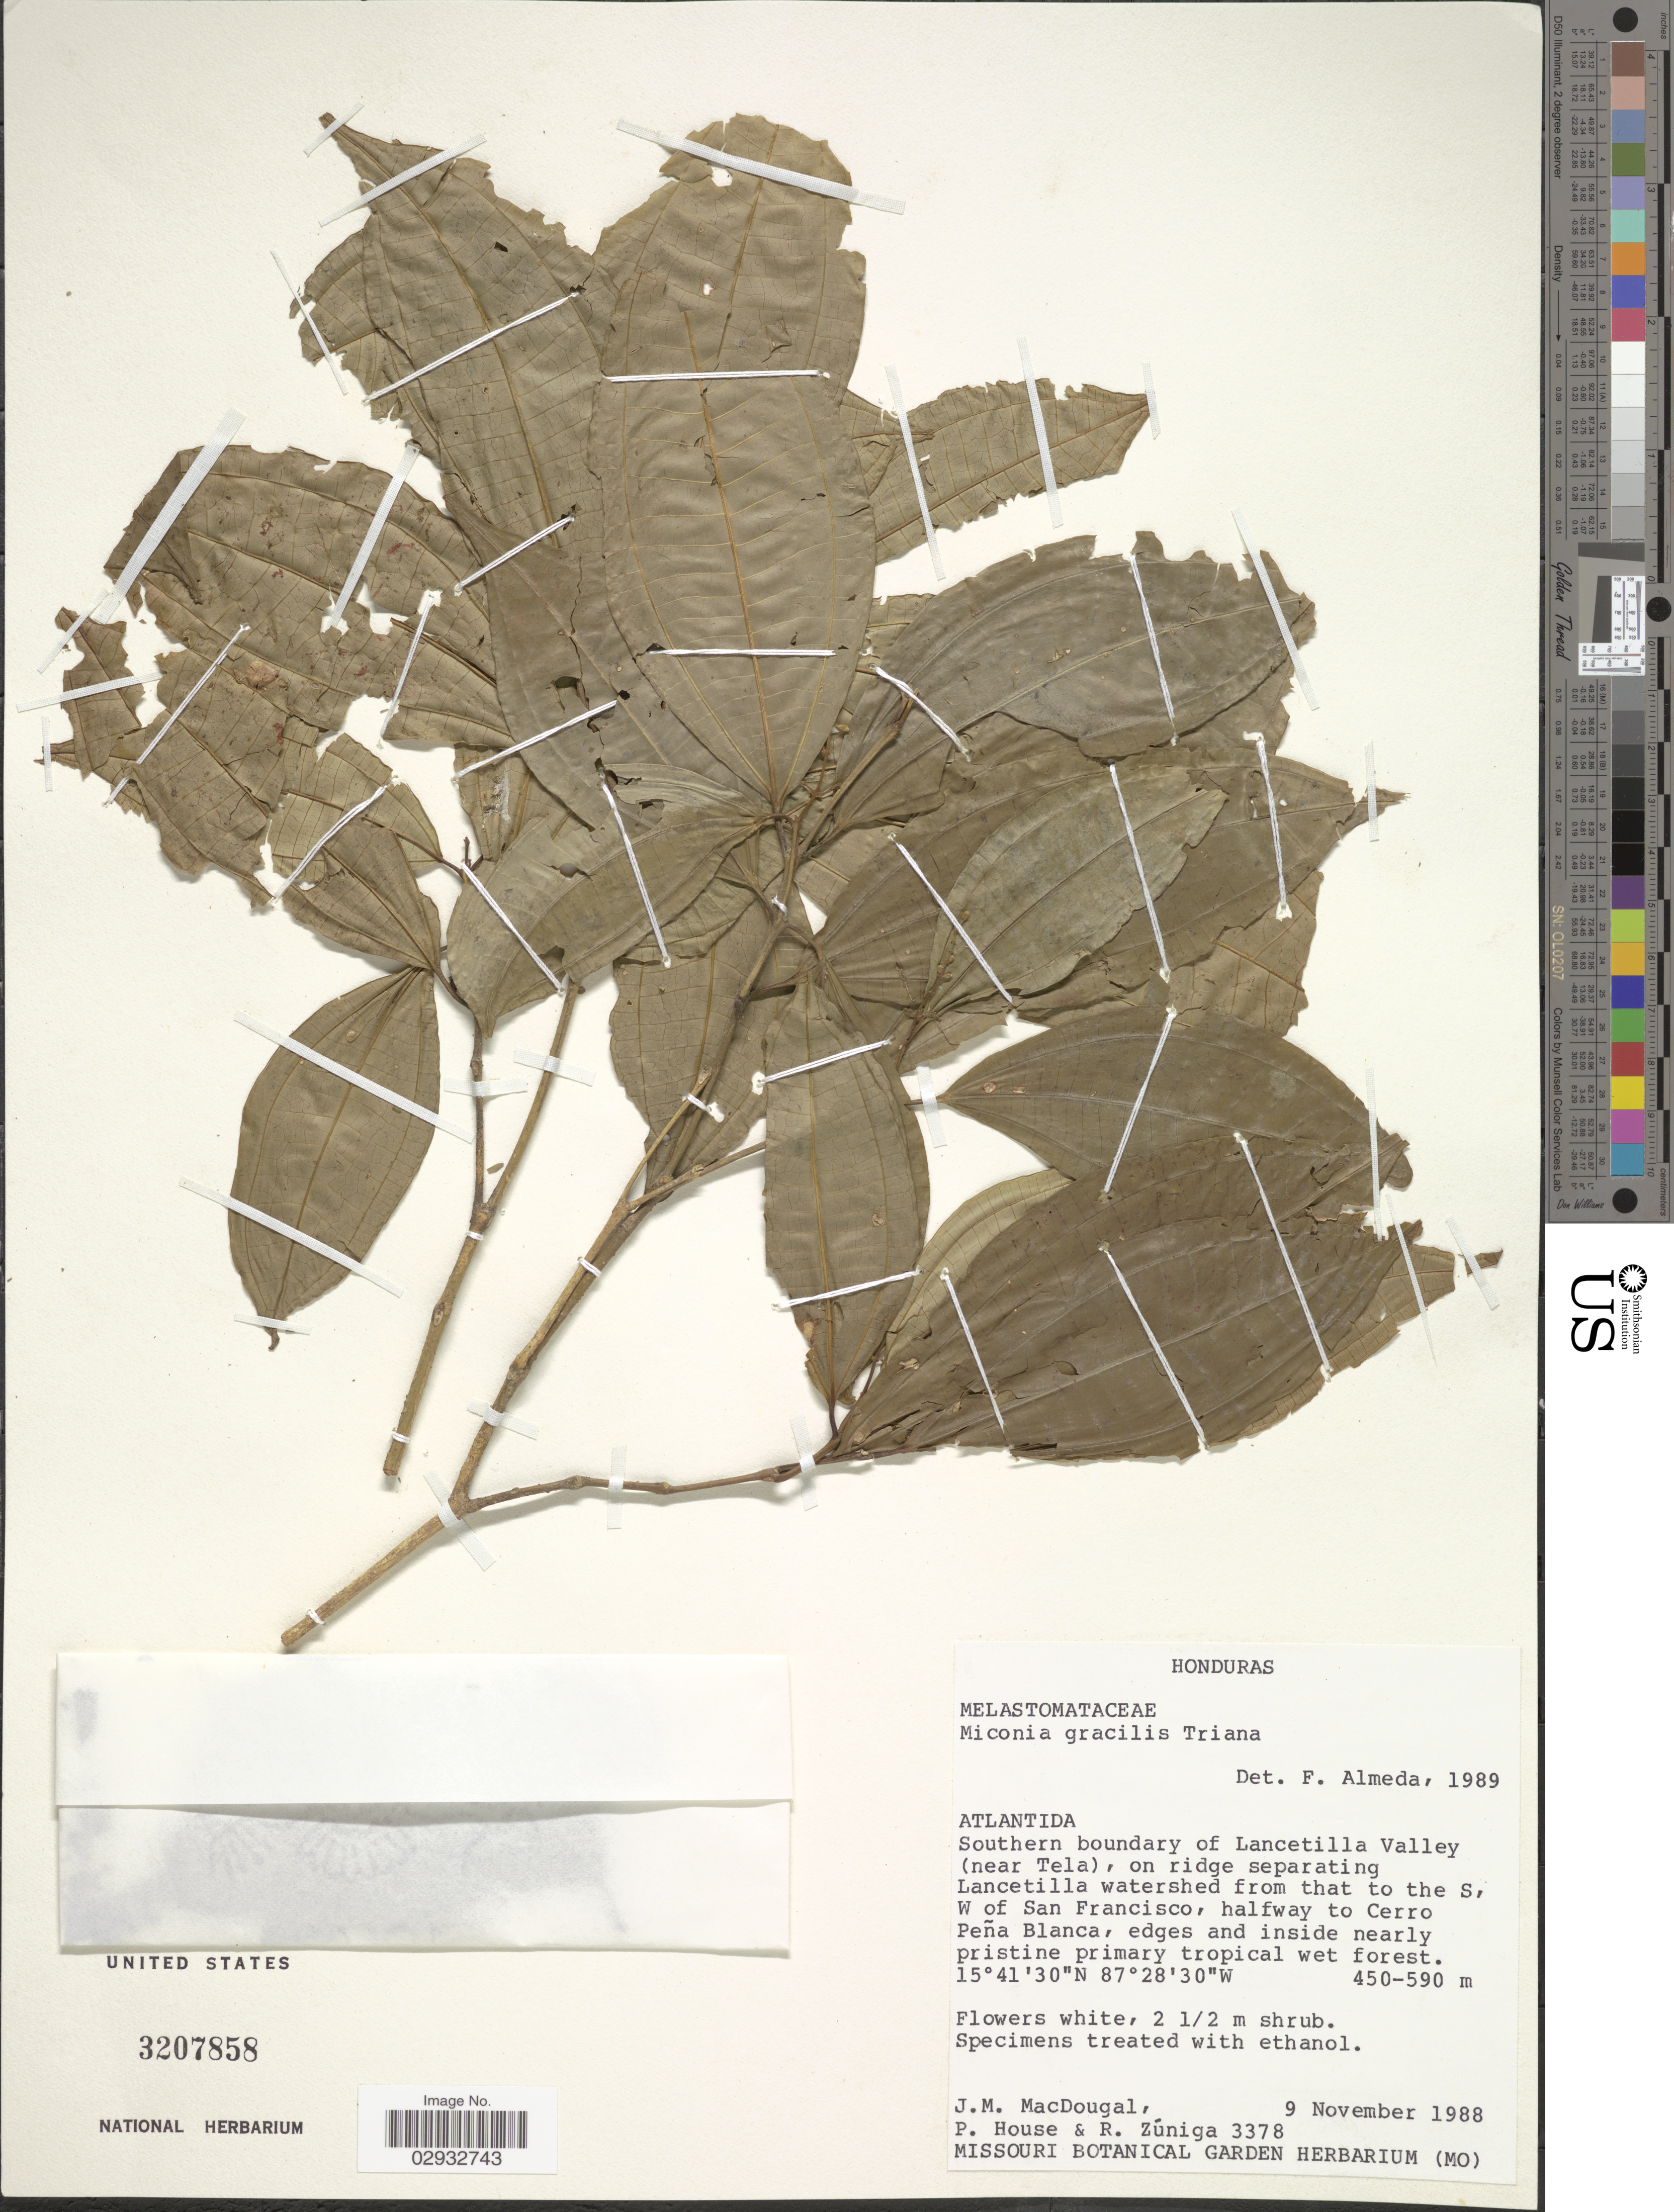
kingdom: Plantae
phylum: Tracheophyta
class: Magnoliopsida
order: Myrtales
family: Melastomataceae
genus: Miconia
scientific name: Miconia gracilis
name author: Triana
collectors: J. M. MacDougal, P. House & R. Zuniga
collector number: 3378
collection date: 1988-11-09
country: Honduras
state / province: Atlántida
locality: Southern boundary of Lancetilla Valley (near Tela), on ridge separating Lancetilla watershed from that to the S, W of San Francisco, halfway to Cerro Peña Blanca.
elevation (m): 450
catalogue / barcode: US 3207858